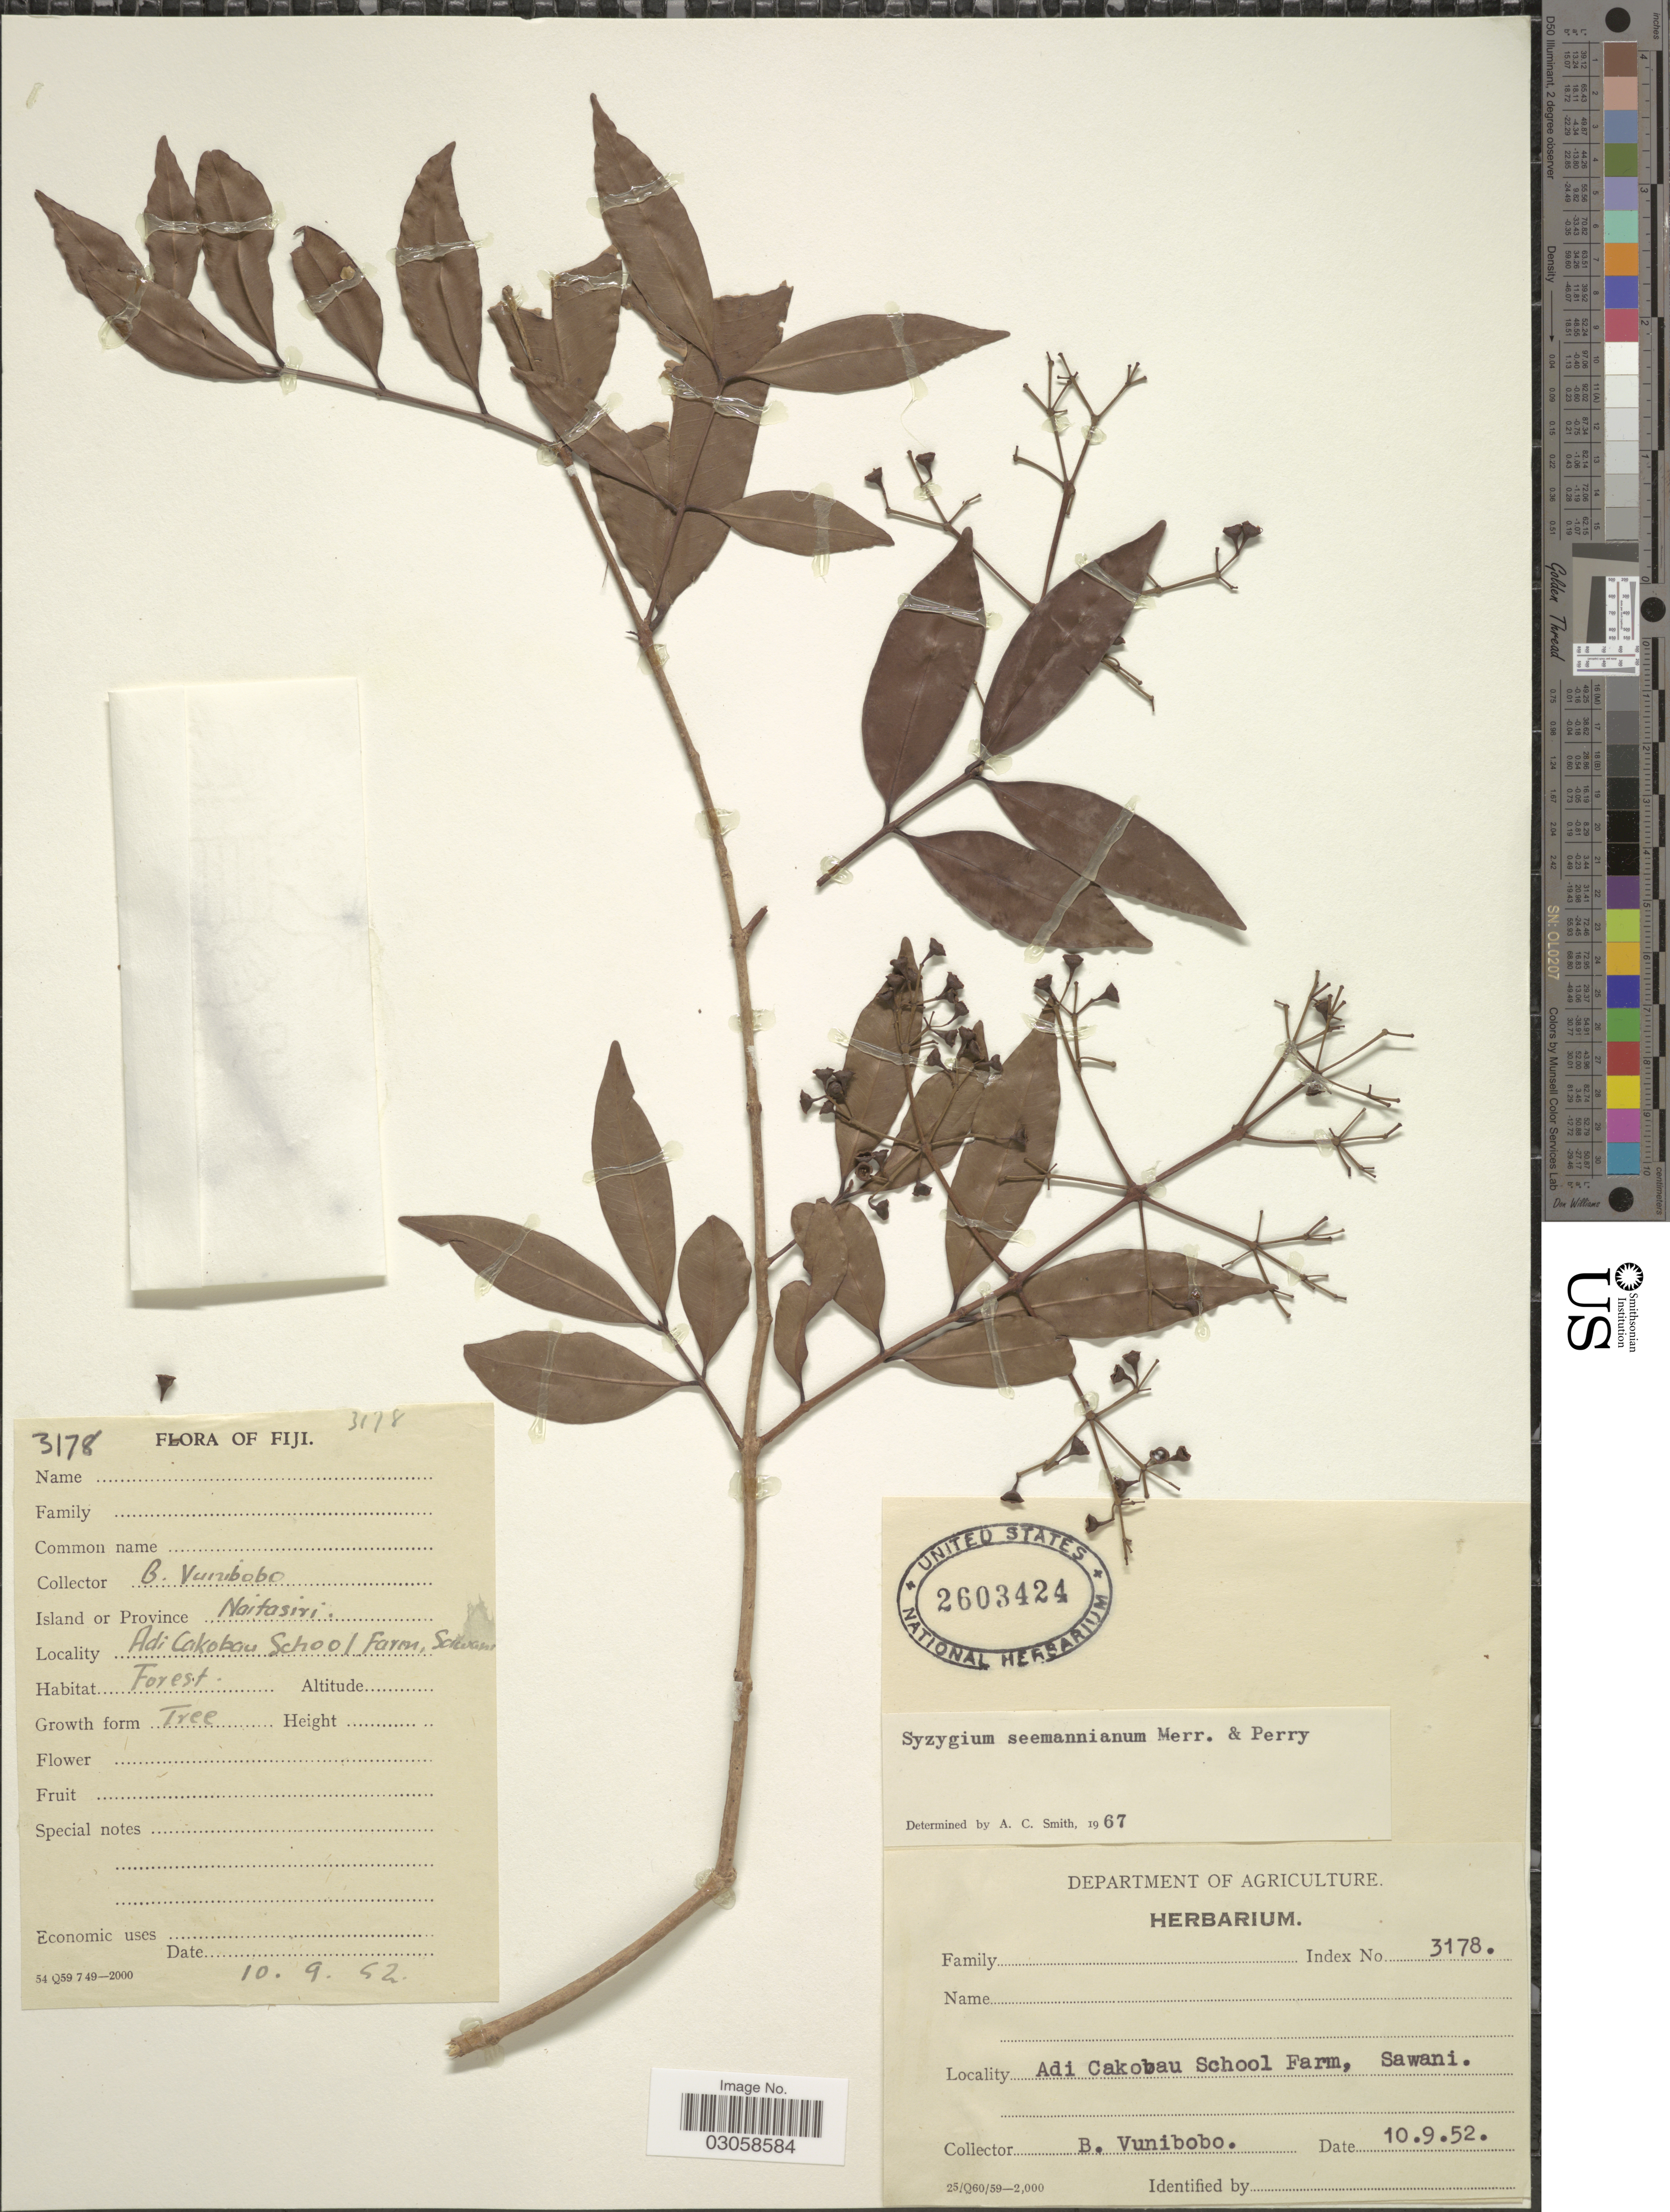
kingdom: Plantae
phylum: Tracheophyta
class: Magnoliopsida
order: Myrtales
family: Myrtaceae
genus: Syzygium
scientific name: Syzygium seemannianum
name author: Merr. & L.M. Perry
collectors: B. Vunibobo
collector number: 3178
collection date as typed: Transcribed d/m/y: 10/9/52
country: Fiji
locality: Island or Province Naitasiri. Adi Cakobau School Farm, Sawani.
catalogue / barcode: US 2603424